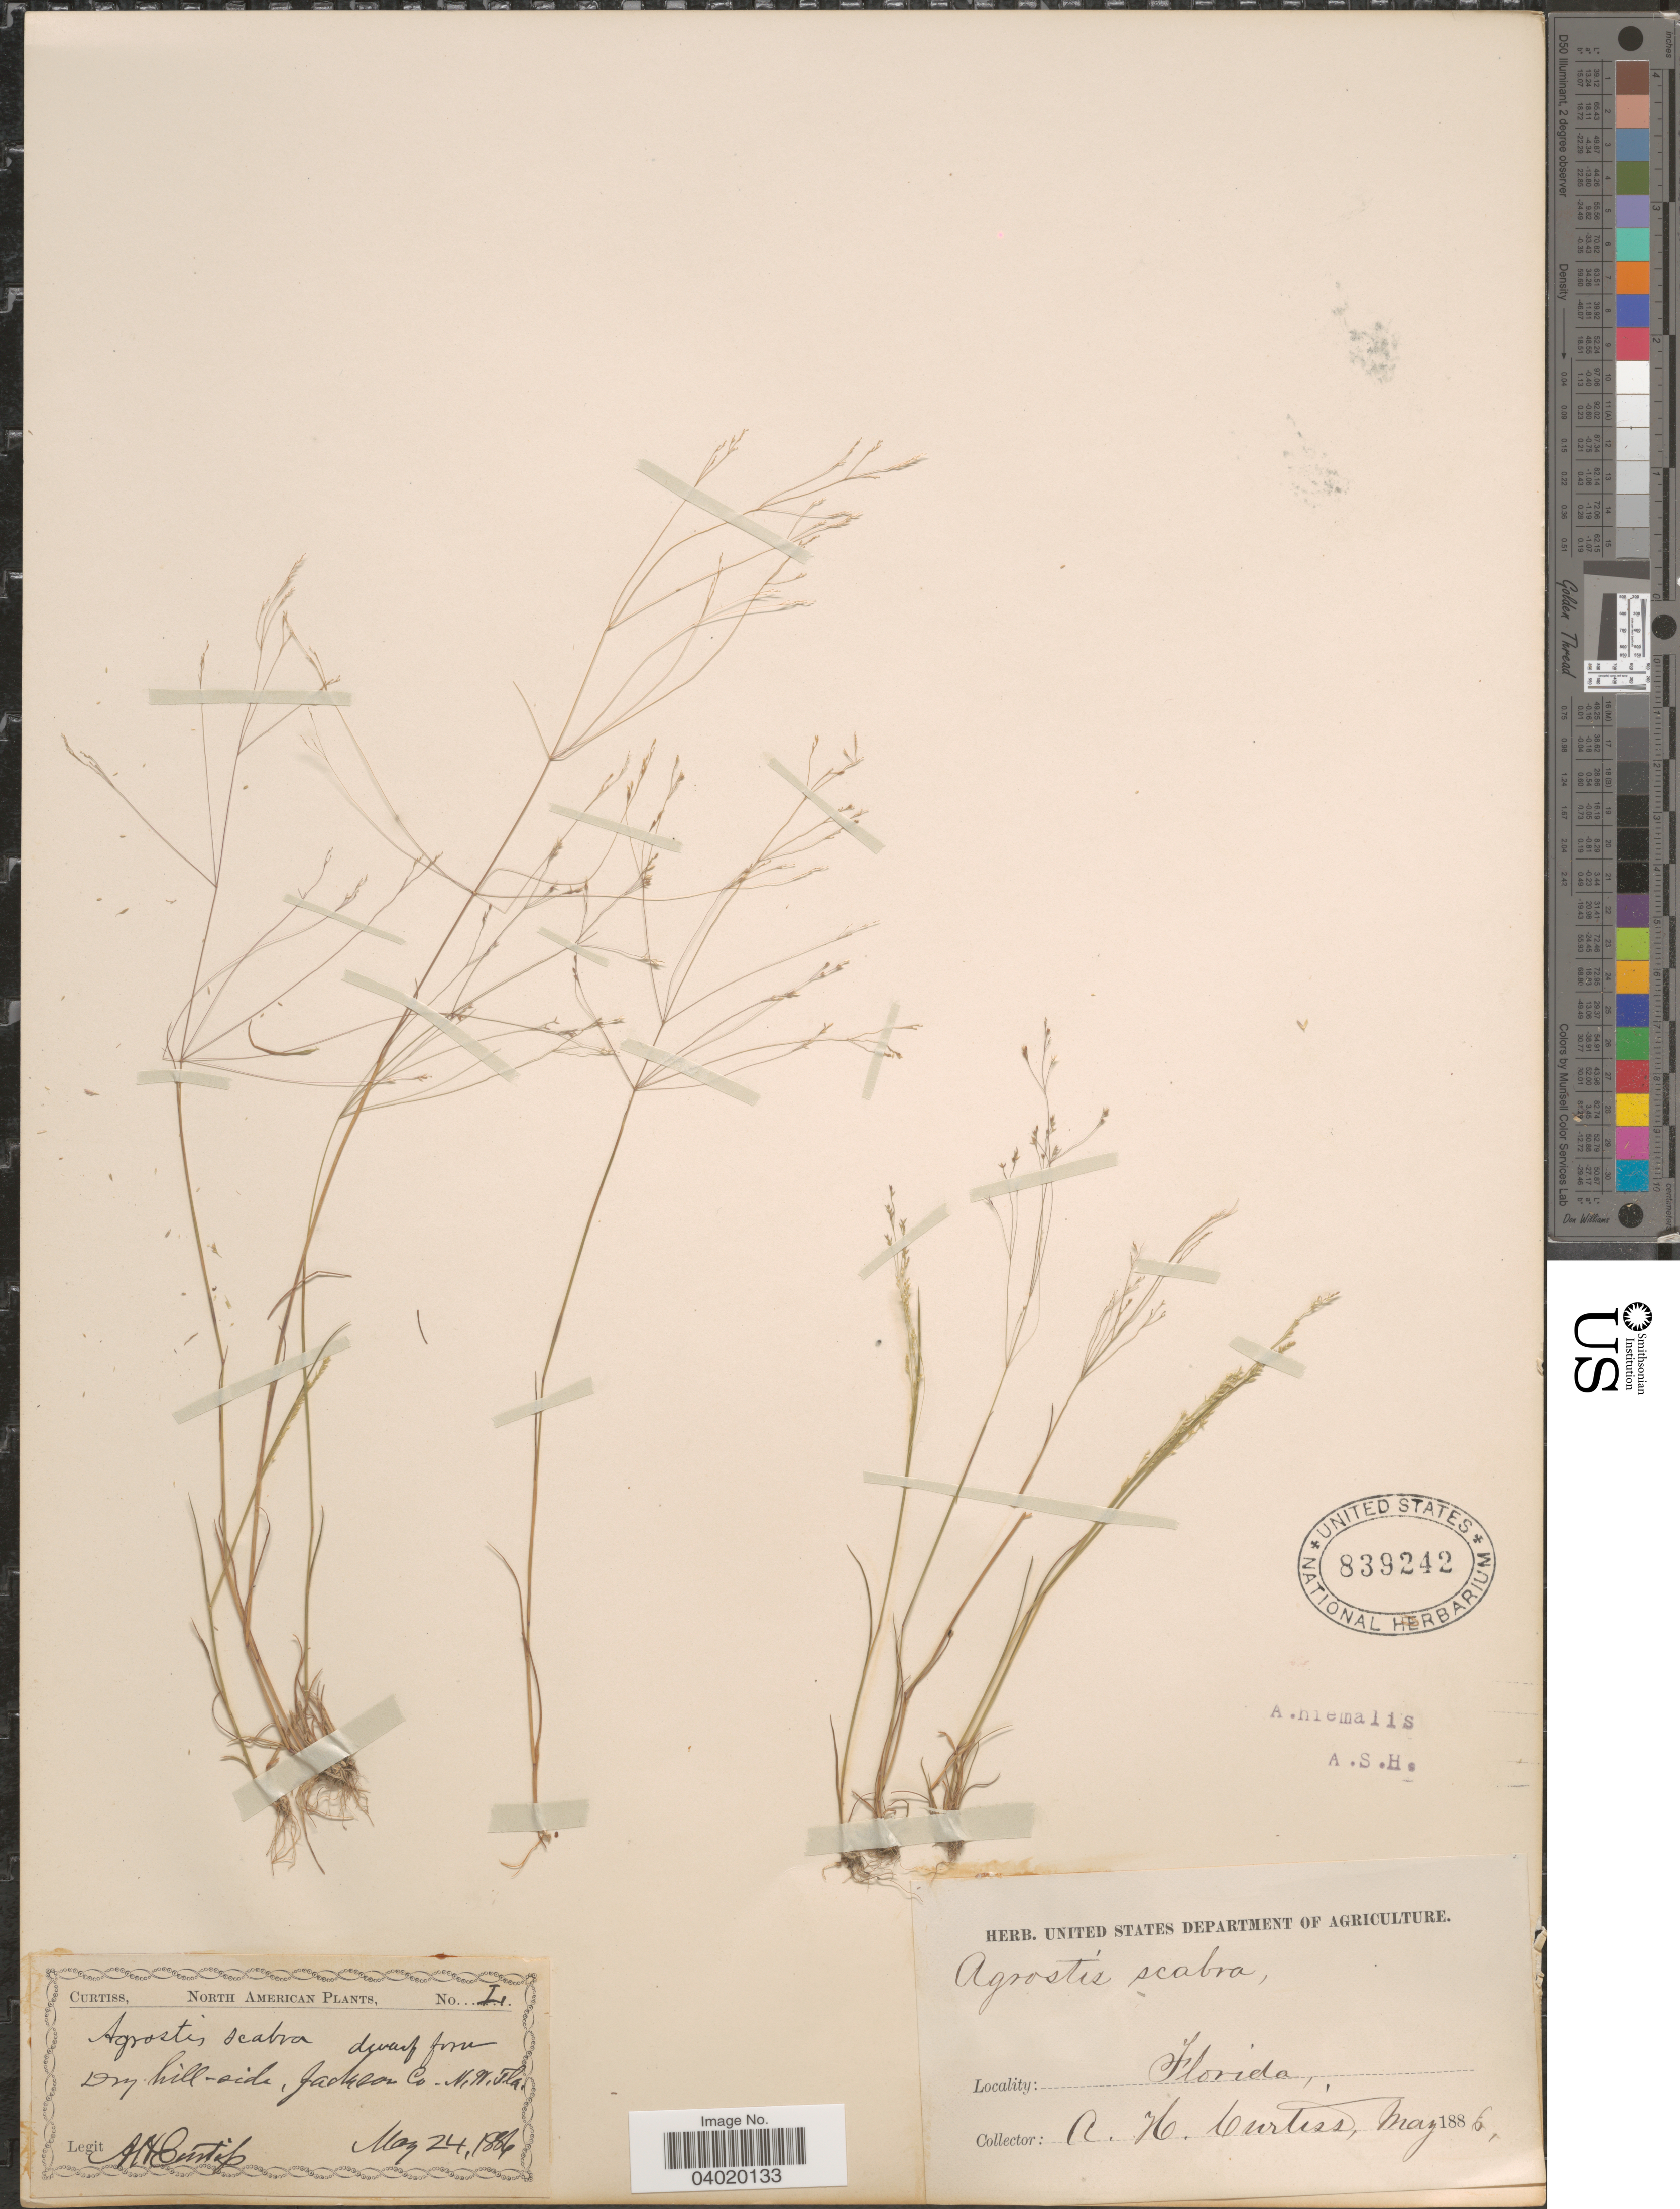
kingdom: Plantae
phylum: Tracheophyta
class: Liliopsida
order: Poales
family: Poaceae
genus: Agrostis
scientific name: Agrostis hyemalis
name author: (Walter) Britton et al.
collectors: A. H. Curtiss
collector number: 1*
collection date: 1886-05-24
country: United States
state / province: Florida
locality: Dry hill-side, Jackson Co. N. W. Fla.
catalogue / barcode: US 839242